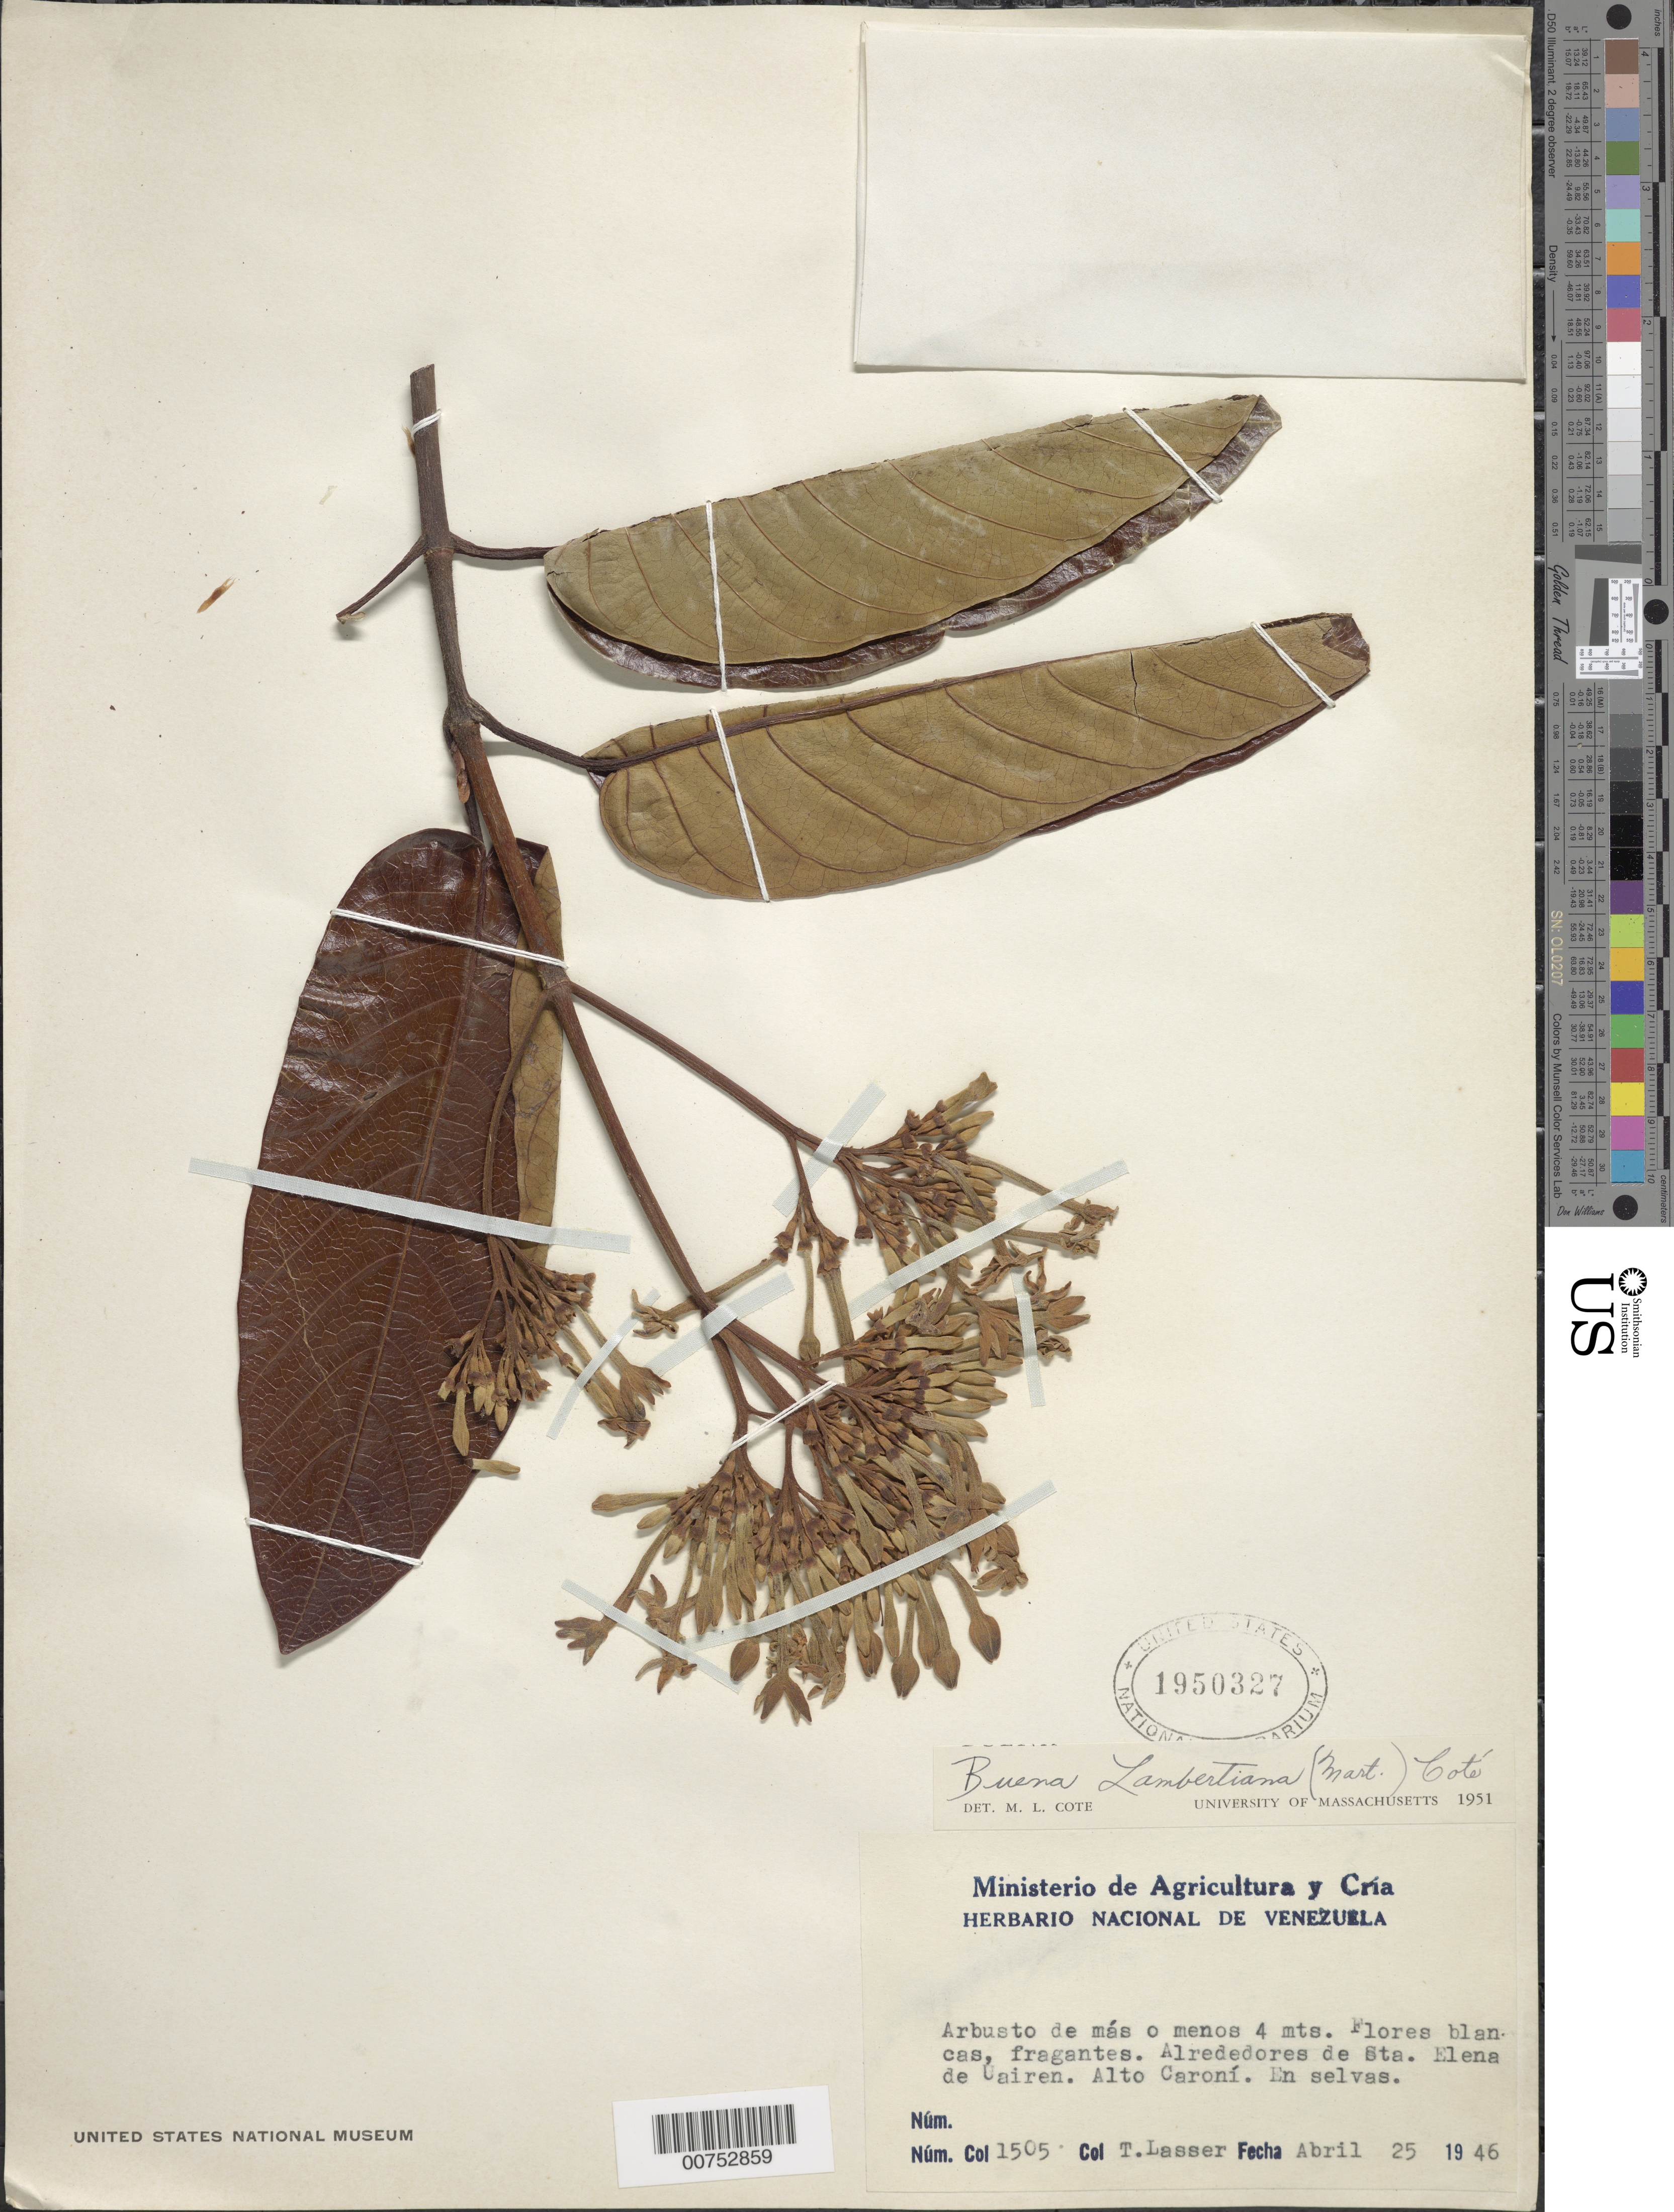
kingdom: Plantae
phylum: Tracheophyta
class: Magnoliopsida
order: Gentianales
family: Rubiaceae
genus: Ladenbergia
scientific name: Ladenbergia lambertiana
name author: (A. Braun ex Mart.) Klotzsch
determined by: Cote, M. L.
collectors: T. Lasser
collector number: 1505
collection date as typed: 25-Apr-46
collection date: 1946-04-25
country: Venezuela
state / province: Bolívar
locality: Sta. Elena de Uairén, Alto Caroní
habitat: Selvas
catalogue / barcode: US 1950327